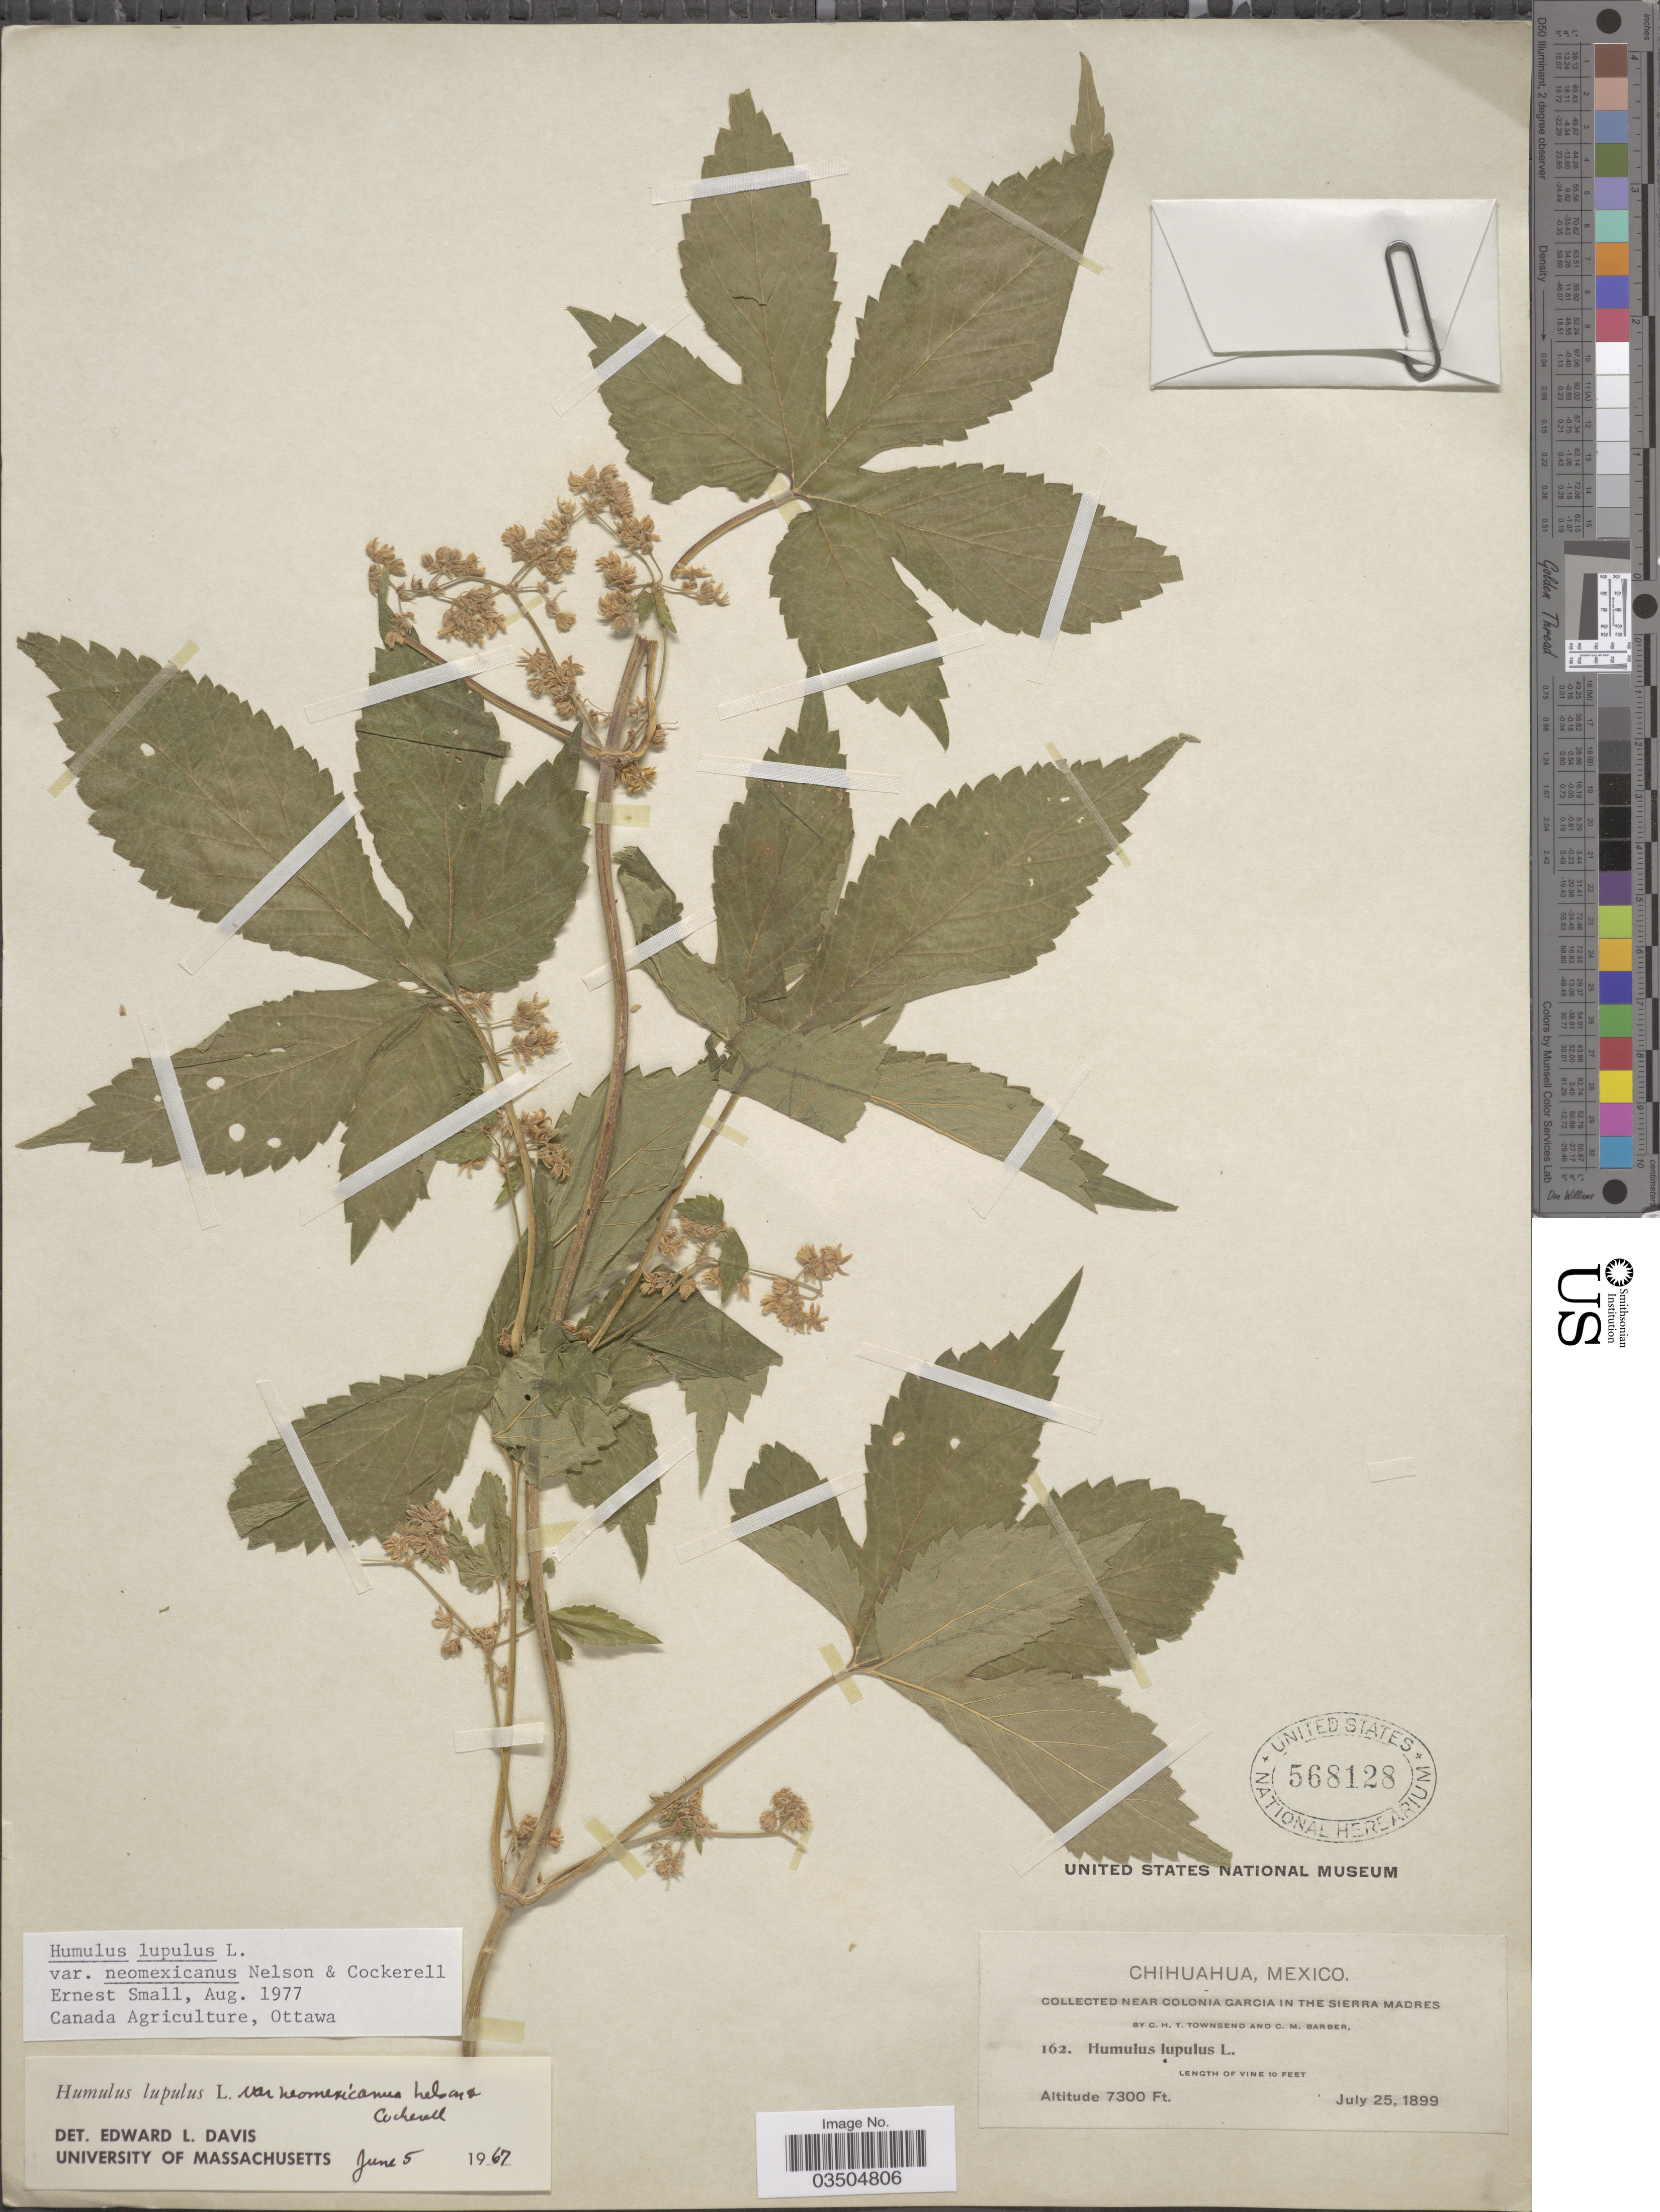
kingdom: Plantae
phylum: Tracheophyta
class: Magnoliopsida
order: Rosales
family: Cannabaceae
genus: Humulus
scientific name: Humulus neomexicanus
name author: (A. Nelson & Cockerell) Rydb.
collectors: C. H. T. Townsend & C. Barber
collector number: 162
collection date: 1899-07-25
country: Mexico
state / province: Chihuahua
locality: Near Colonia Garcia in the Sierra Madres.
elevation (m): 2225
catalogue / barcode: US 568128